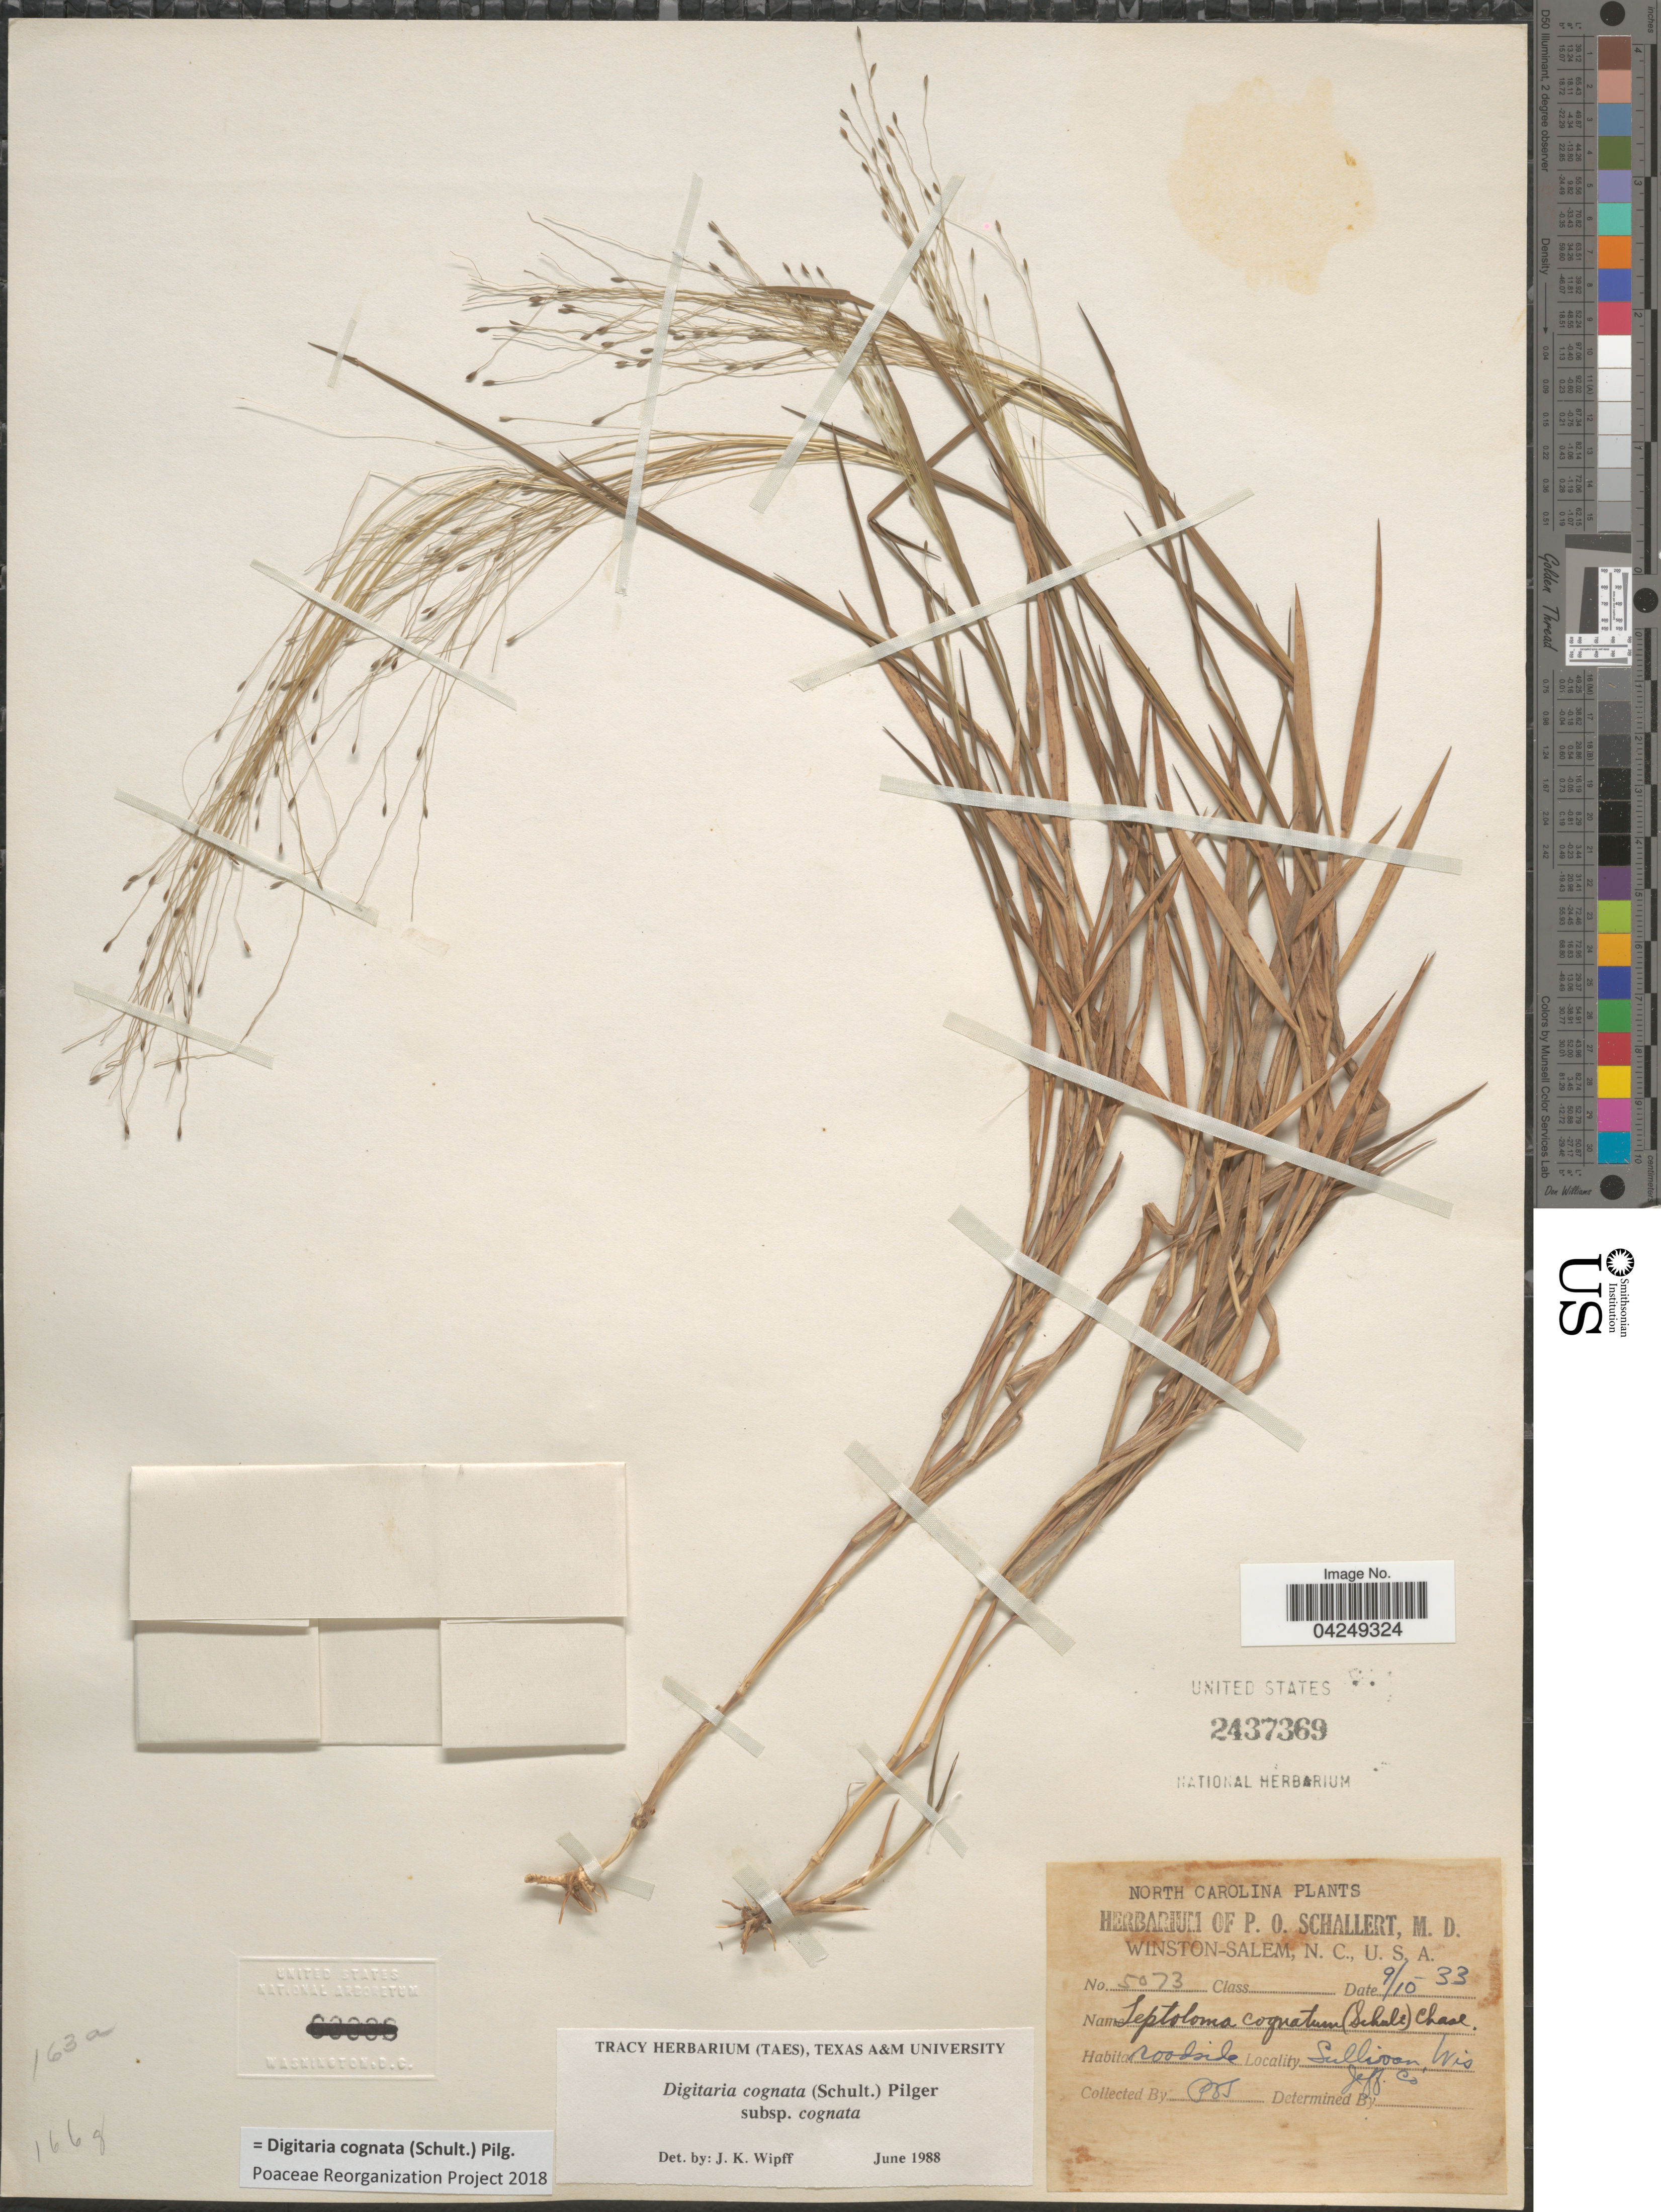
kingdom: Plantae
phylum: Tracheophyta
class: Liliopsida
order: Poales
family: Poaceae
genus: Digitaria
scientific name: Digitaria cognata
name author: (Scult.) Pilg.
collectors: P. Schallert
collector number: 5073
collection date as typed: Transcribed d/m/y: 10/9/33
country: United States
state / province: Wisconsin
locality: Roadside. Sullivan, Jeff. Co.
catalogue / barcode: US 2437369